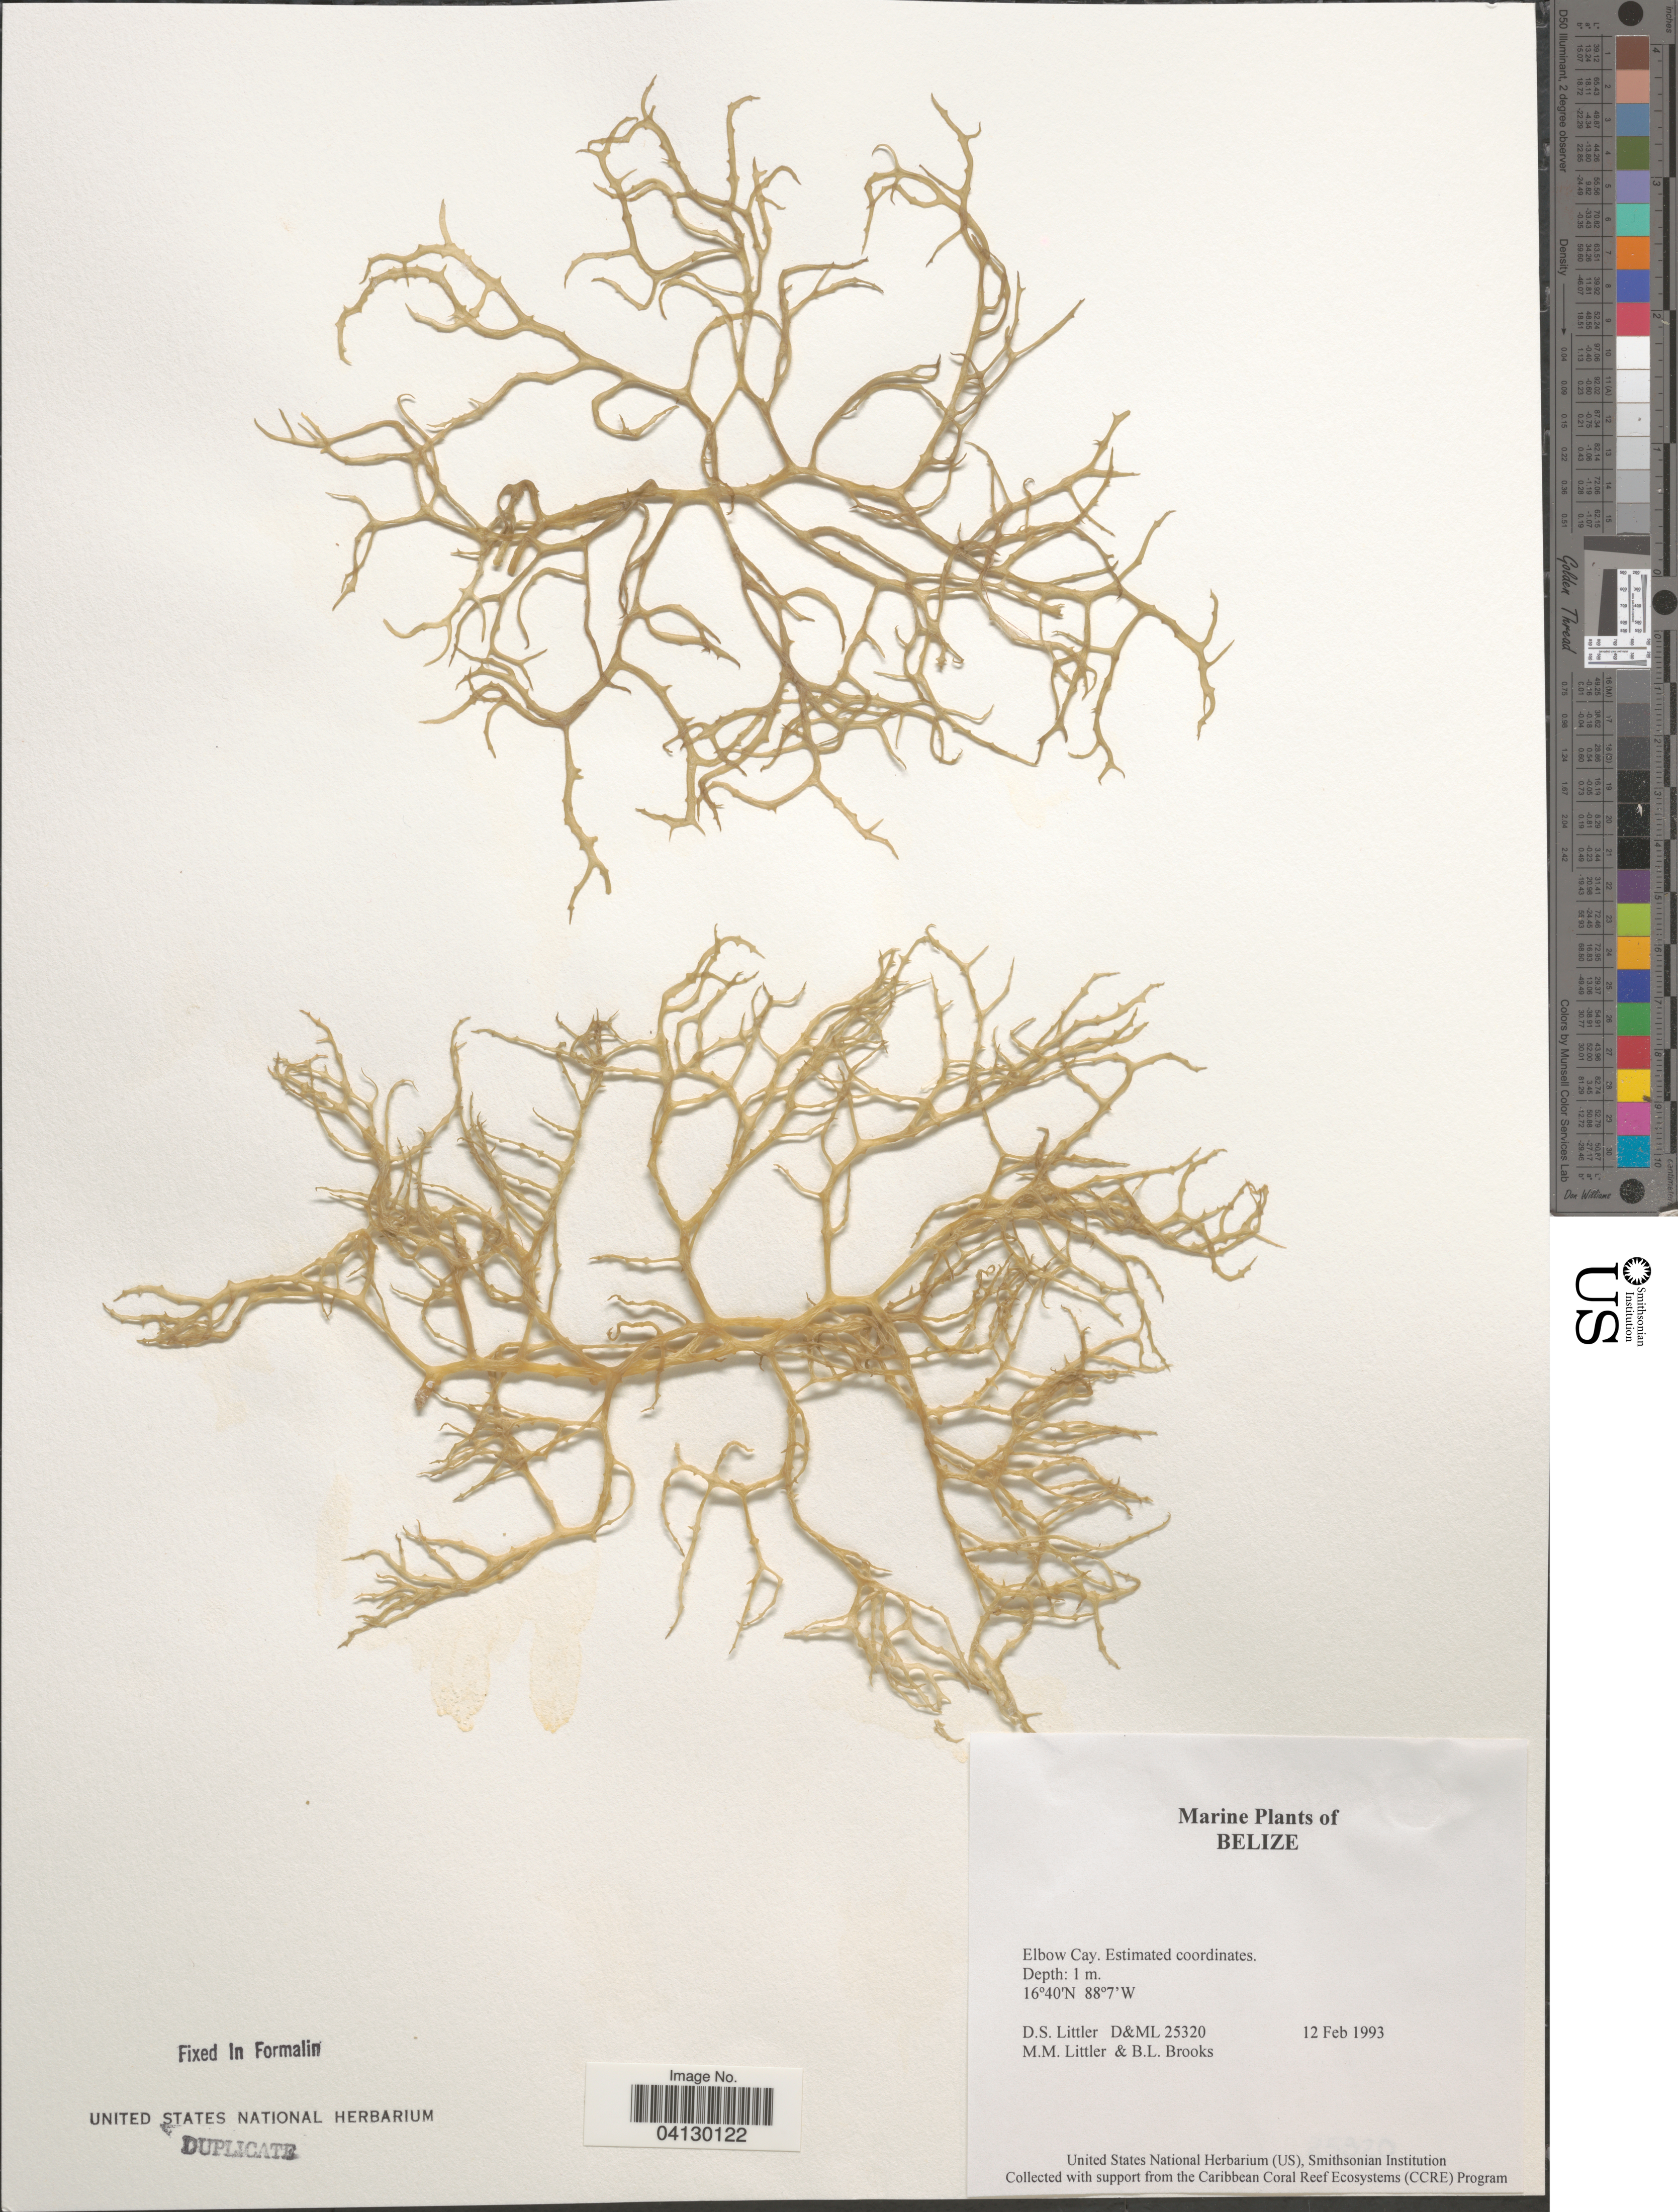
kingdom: Plantae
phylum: Rhodophyta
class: Florideophyceae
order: Corallinales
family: Corallinaceae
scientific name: Crustose Coralline Algae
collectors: D. S. Littler & B. Brooks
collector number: D&ML 25320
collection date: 1993-02-12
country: Belize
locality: Elbow Cay.